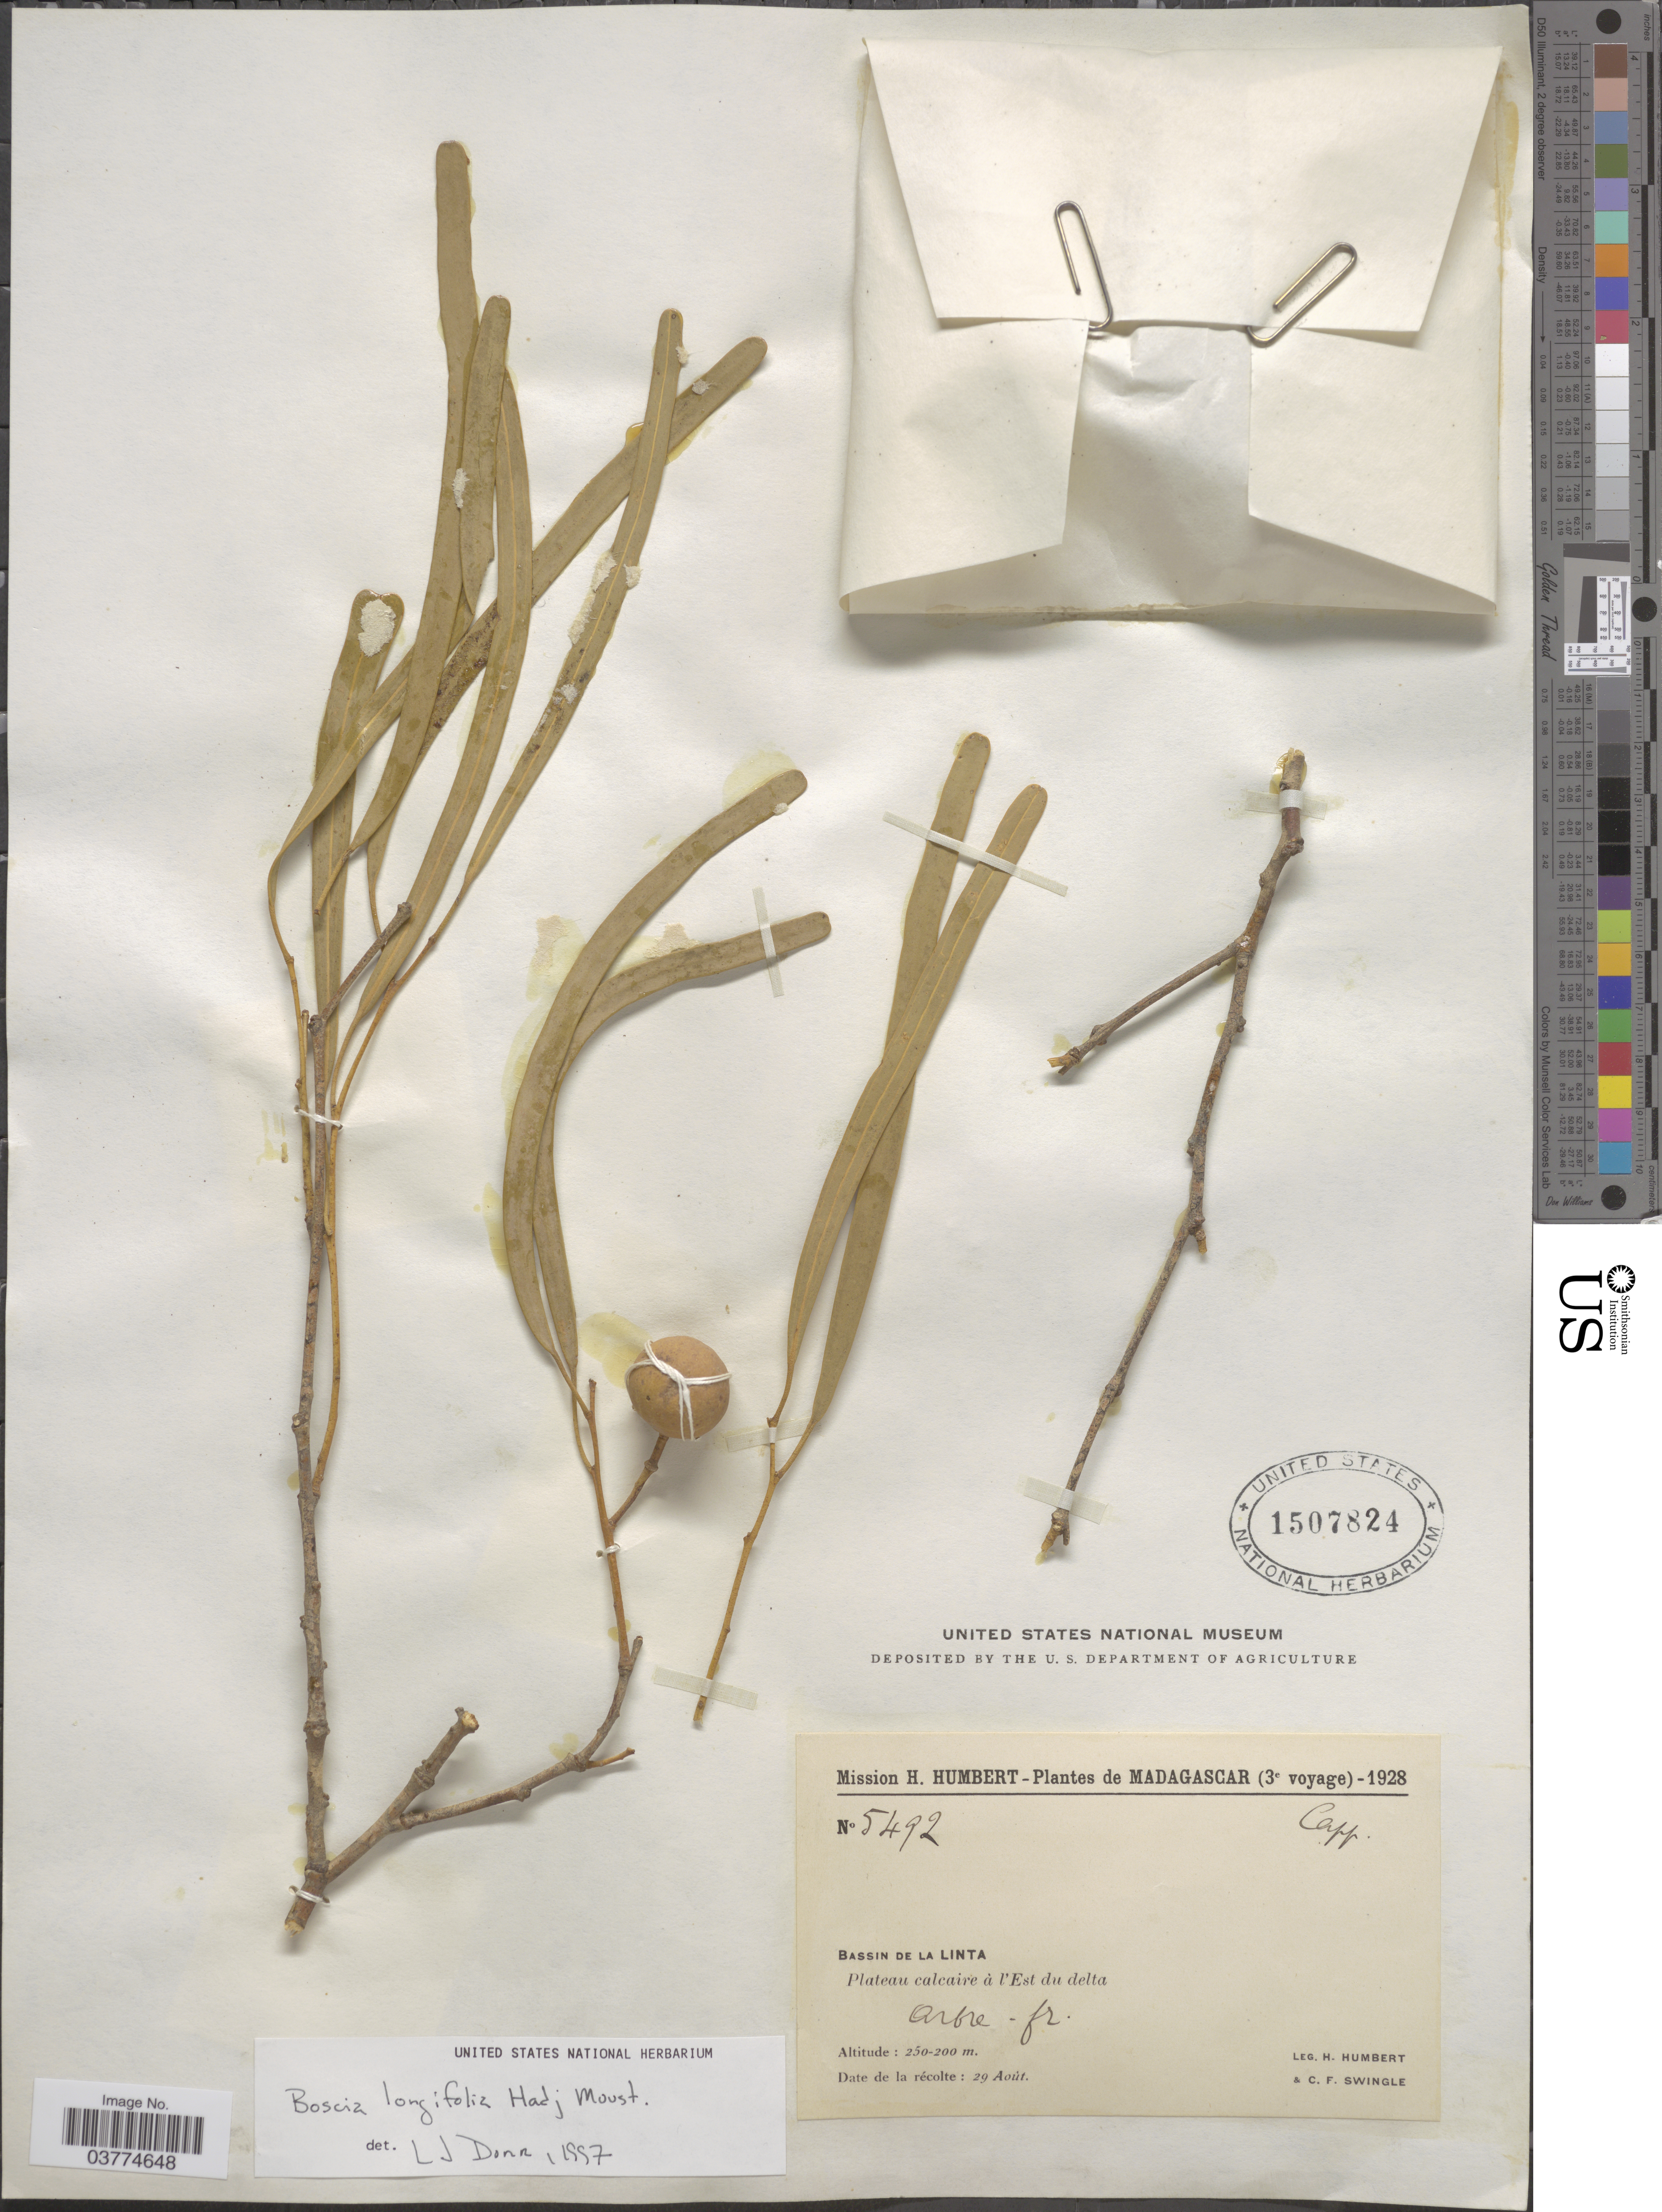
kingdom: Plantae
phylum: Tracheophyta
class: Magnoliopsida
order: Brassicales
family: Capparaceae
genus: Boscia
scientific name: Boscia longifolia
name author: Hadj-Moust.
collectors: H. Humbert & C. Swingle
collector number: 5492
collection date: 1928-08-29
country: Madagascar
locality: Bassin de La Linta. Plateau calcaire à l' Est du delta.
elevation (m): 200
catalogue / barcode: US 1507824